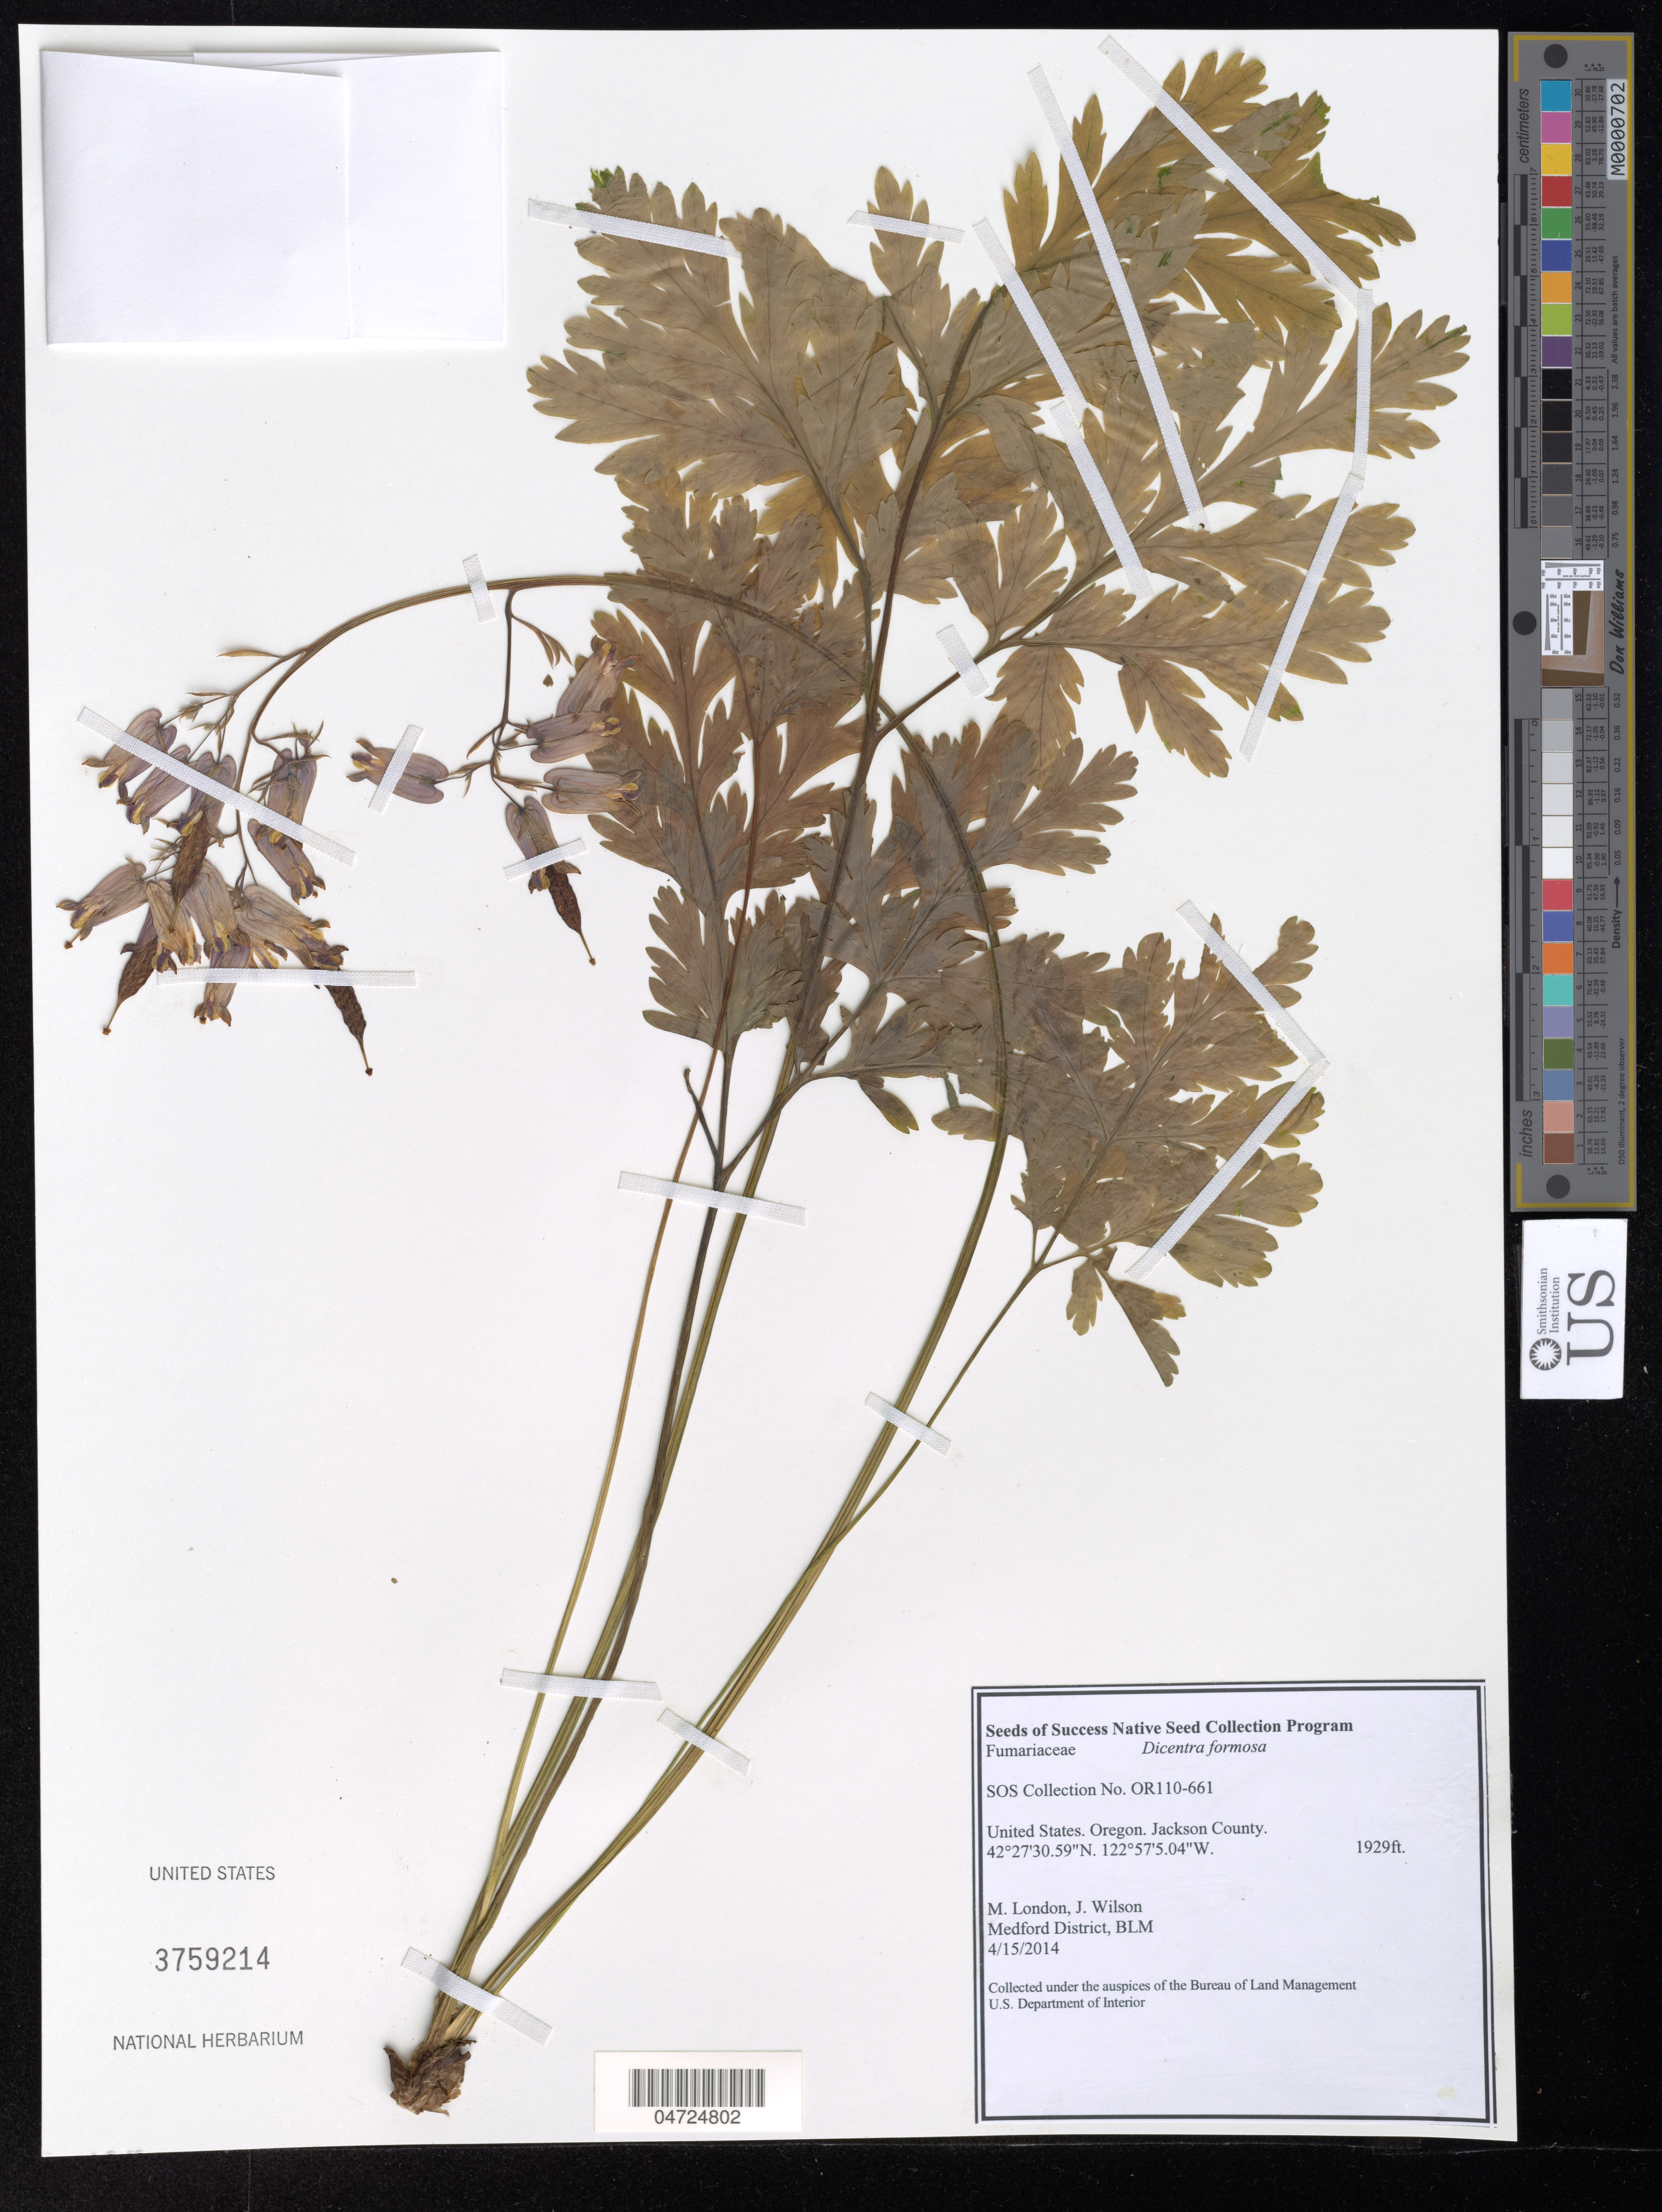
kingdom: Plantae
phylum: Tracheophyta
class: Magnoliopsida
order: Ranunculales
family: Papaveraceae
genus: Dicentra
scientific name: Dicentra formosa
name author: (Haw.) Walp.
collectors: M. London & J. Wilson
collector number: OR110-661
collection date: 2014-04-15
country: United States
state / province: Oregon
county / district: Jackson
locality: Jackson County.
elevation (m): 588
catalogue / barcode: US 3759214